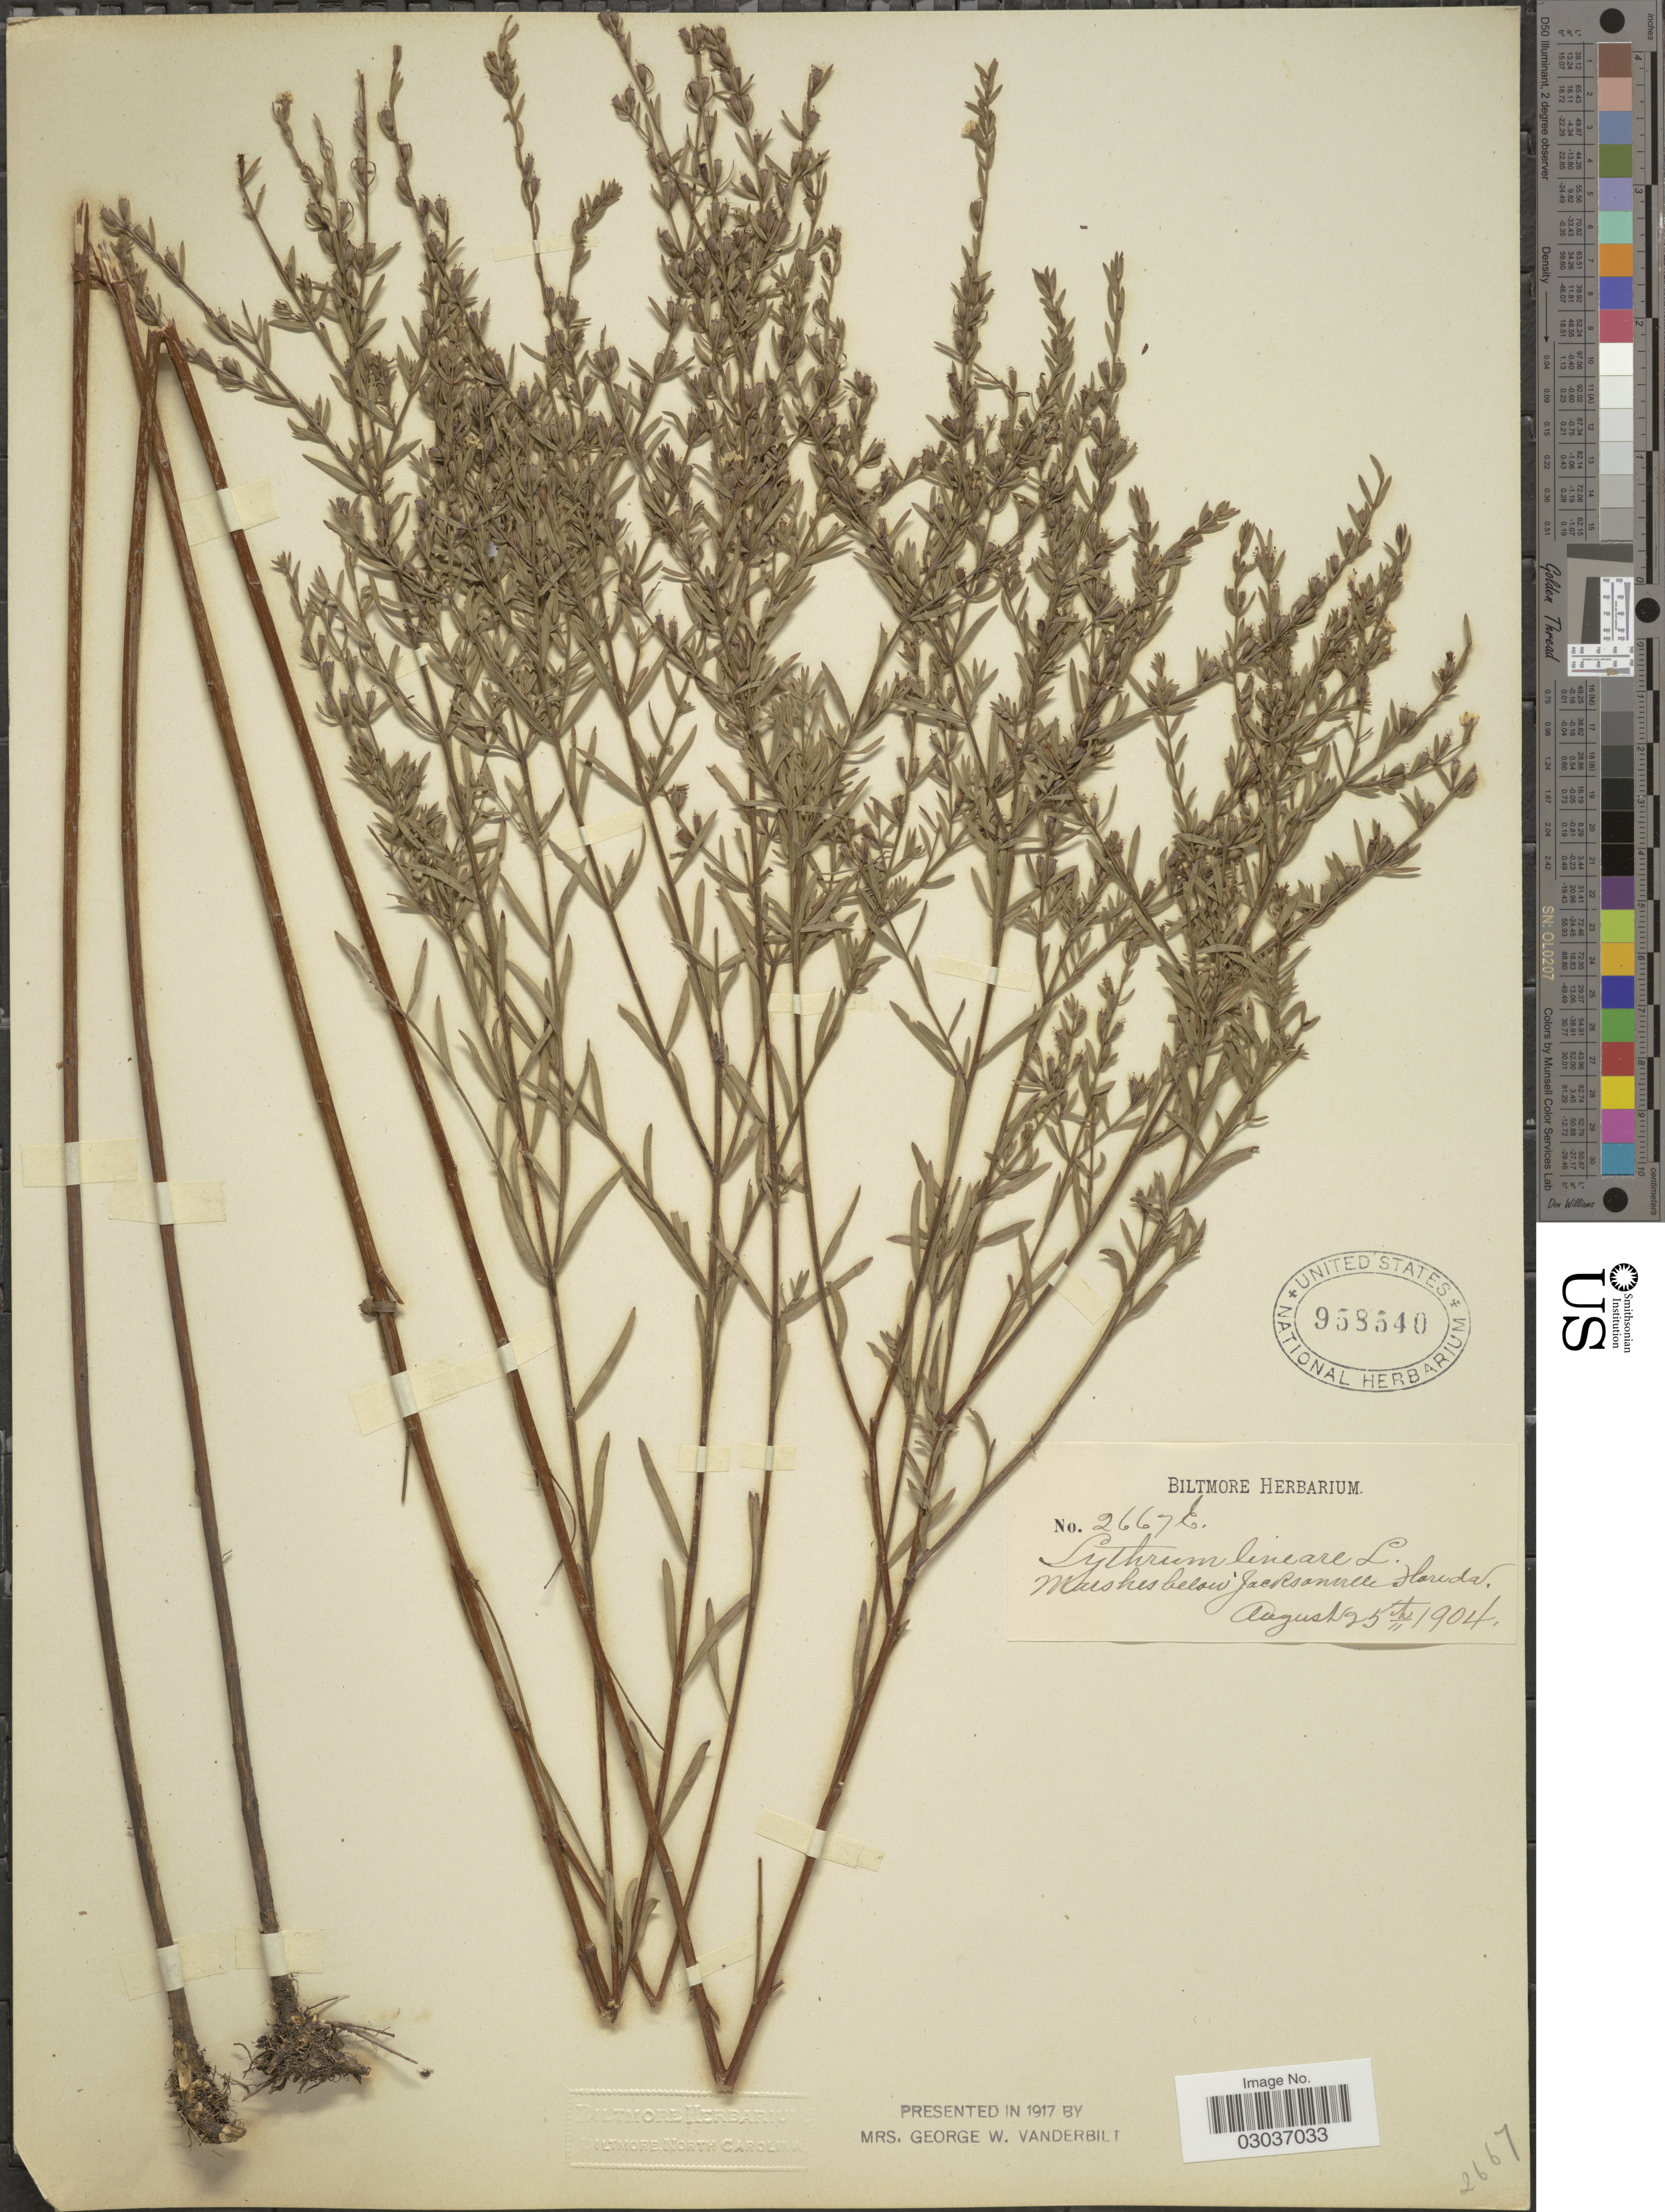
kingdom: Plantae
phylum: Tracheophyta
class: Magnoliopsida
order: Myrtales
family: Lythraceae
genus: Lythrum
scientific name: Lythrum lineare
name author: L.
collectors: ex herb. Biltmore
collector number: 2667E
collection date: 1904-08-25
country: United States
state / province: Florida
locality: Marshes below Jacksonville.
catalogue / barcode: US 958540